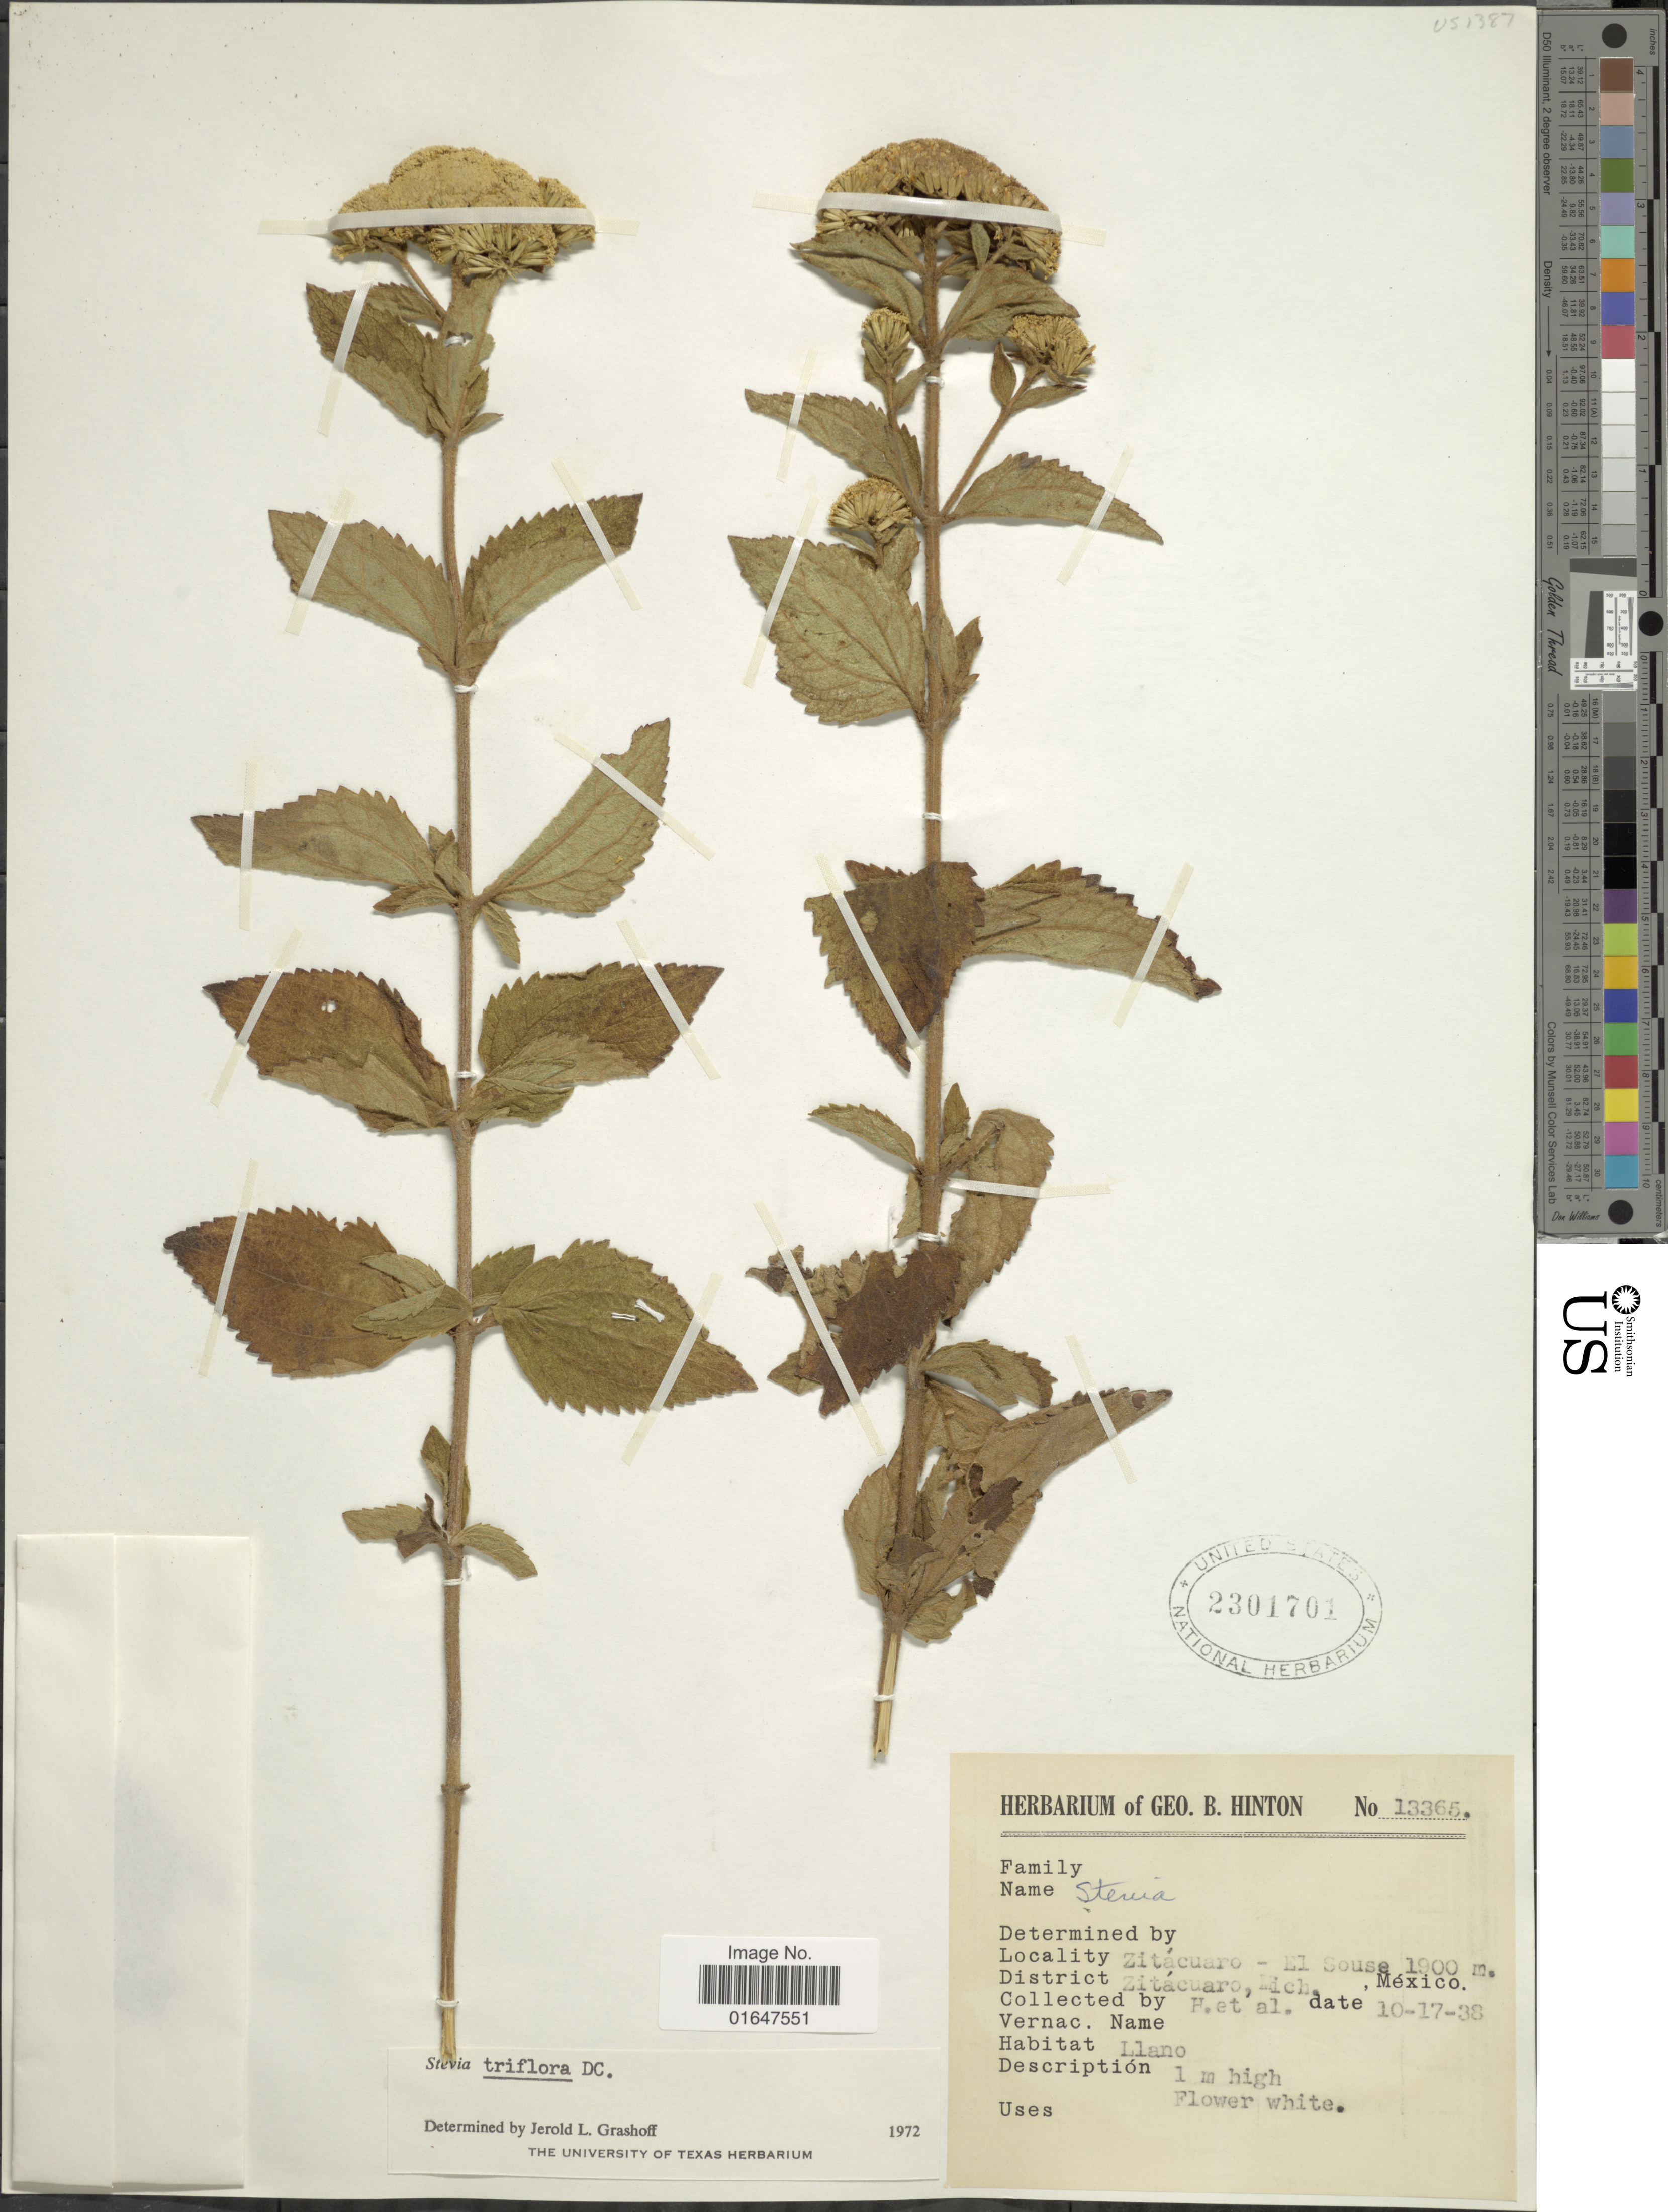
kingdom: Plantae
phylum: Tracheophyta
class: Magnoliopsida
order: Asterales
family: Asteraceae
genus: Stevia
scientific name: Stevia triflora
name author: DC.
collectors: G. B. Hinton & et al.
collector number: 13365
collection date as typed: Transcribed d/m/y: 17/10/38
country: Mexico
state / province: Michoacán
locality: Zitacuaro, El Souse, District Zitacuaro, Mich.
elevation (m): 1900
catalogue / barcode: US 2301701